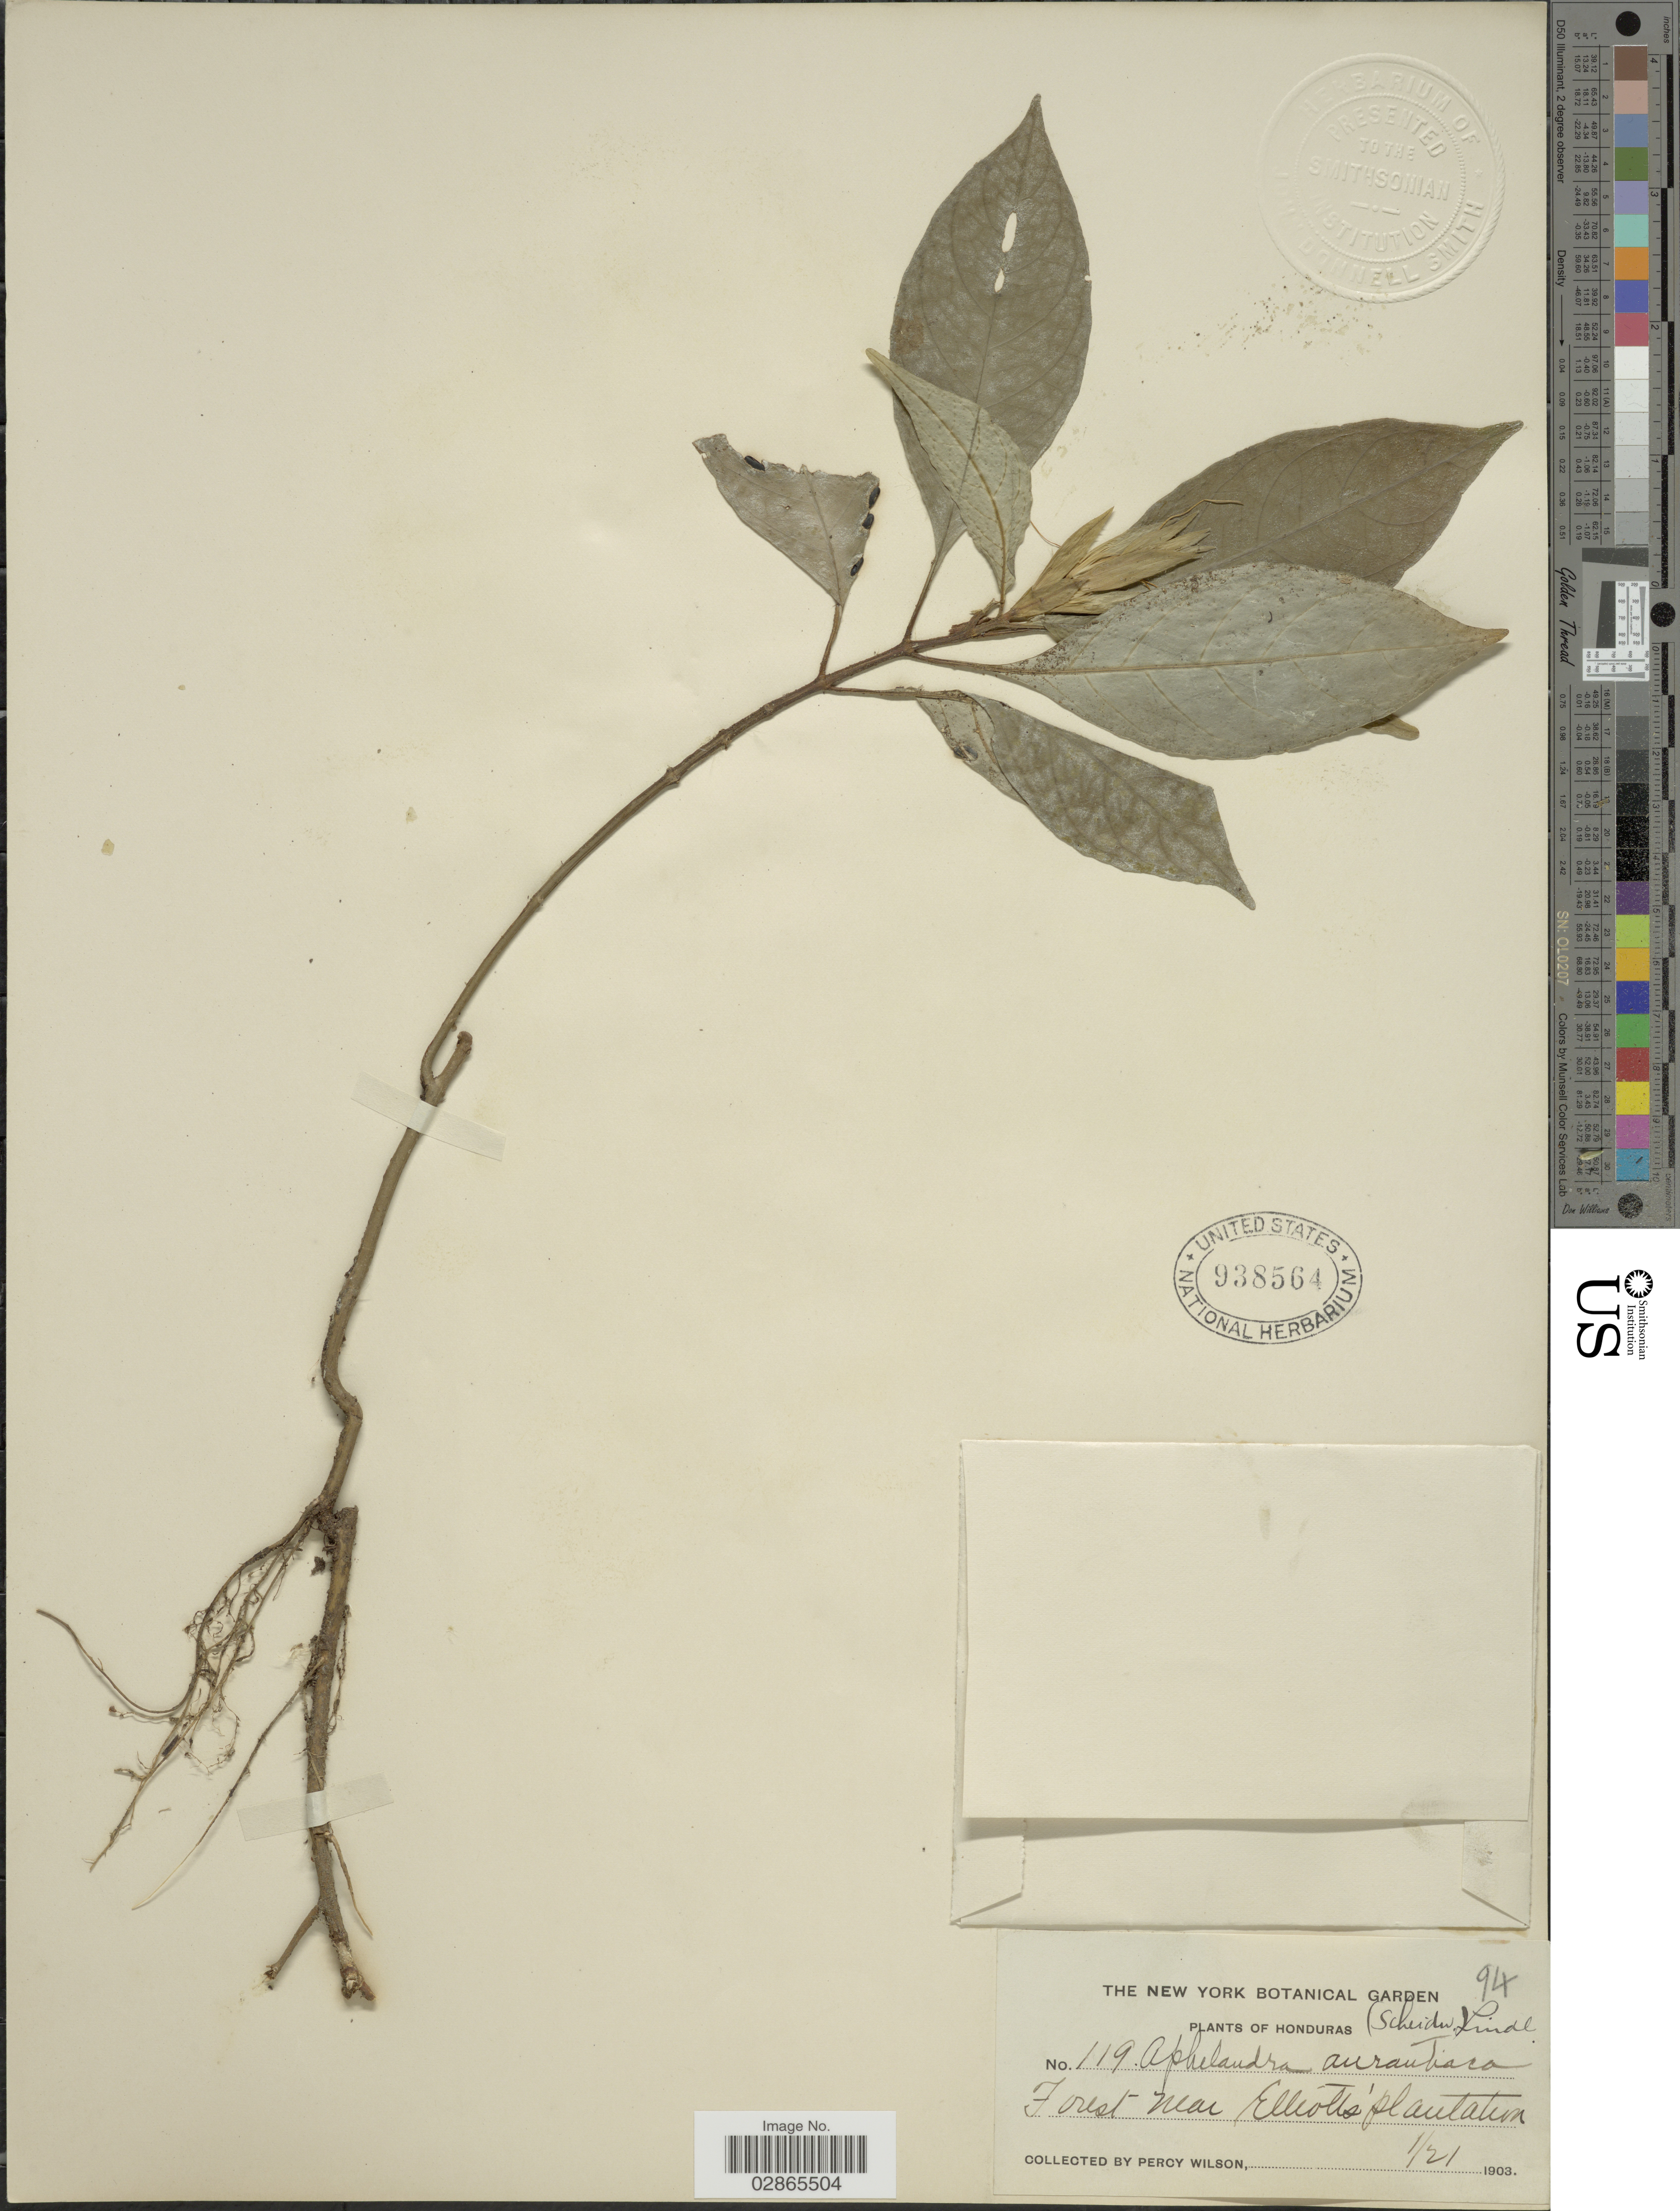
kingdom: Plantae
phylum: Tracheophyta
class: Magnoliopsida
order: Lamiales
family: Acanthaceae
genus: Aphelandra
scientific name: Aphelandra aurantiaca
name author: (Scheidw.) Lindl.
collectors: P. Wilson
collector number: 119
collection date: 1903-01-21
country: Honduras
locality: Forest near Elliolis plantation.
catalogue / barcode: US 938564